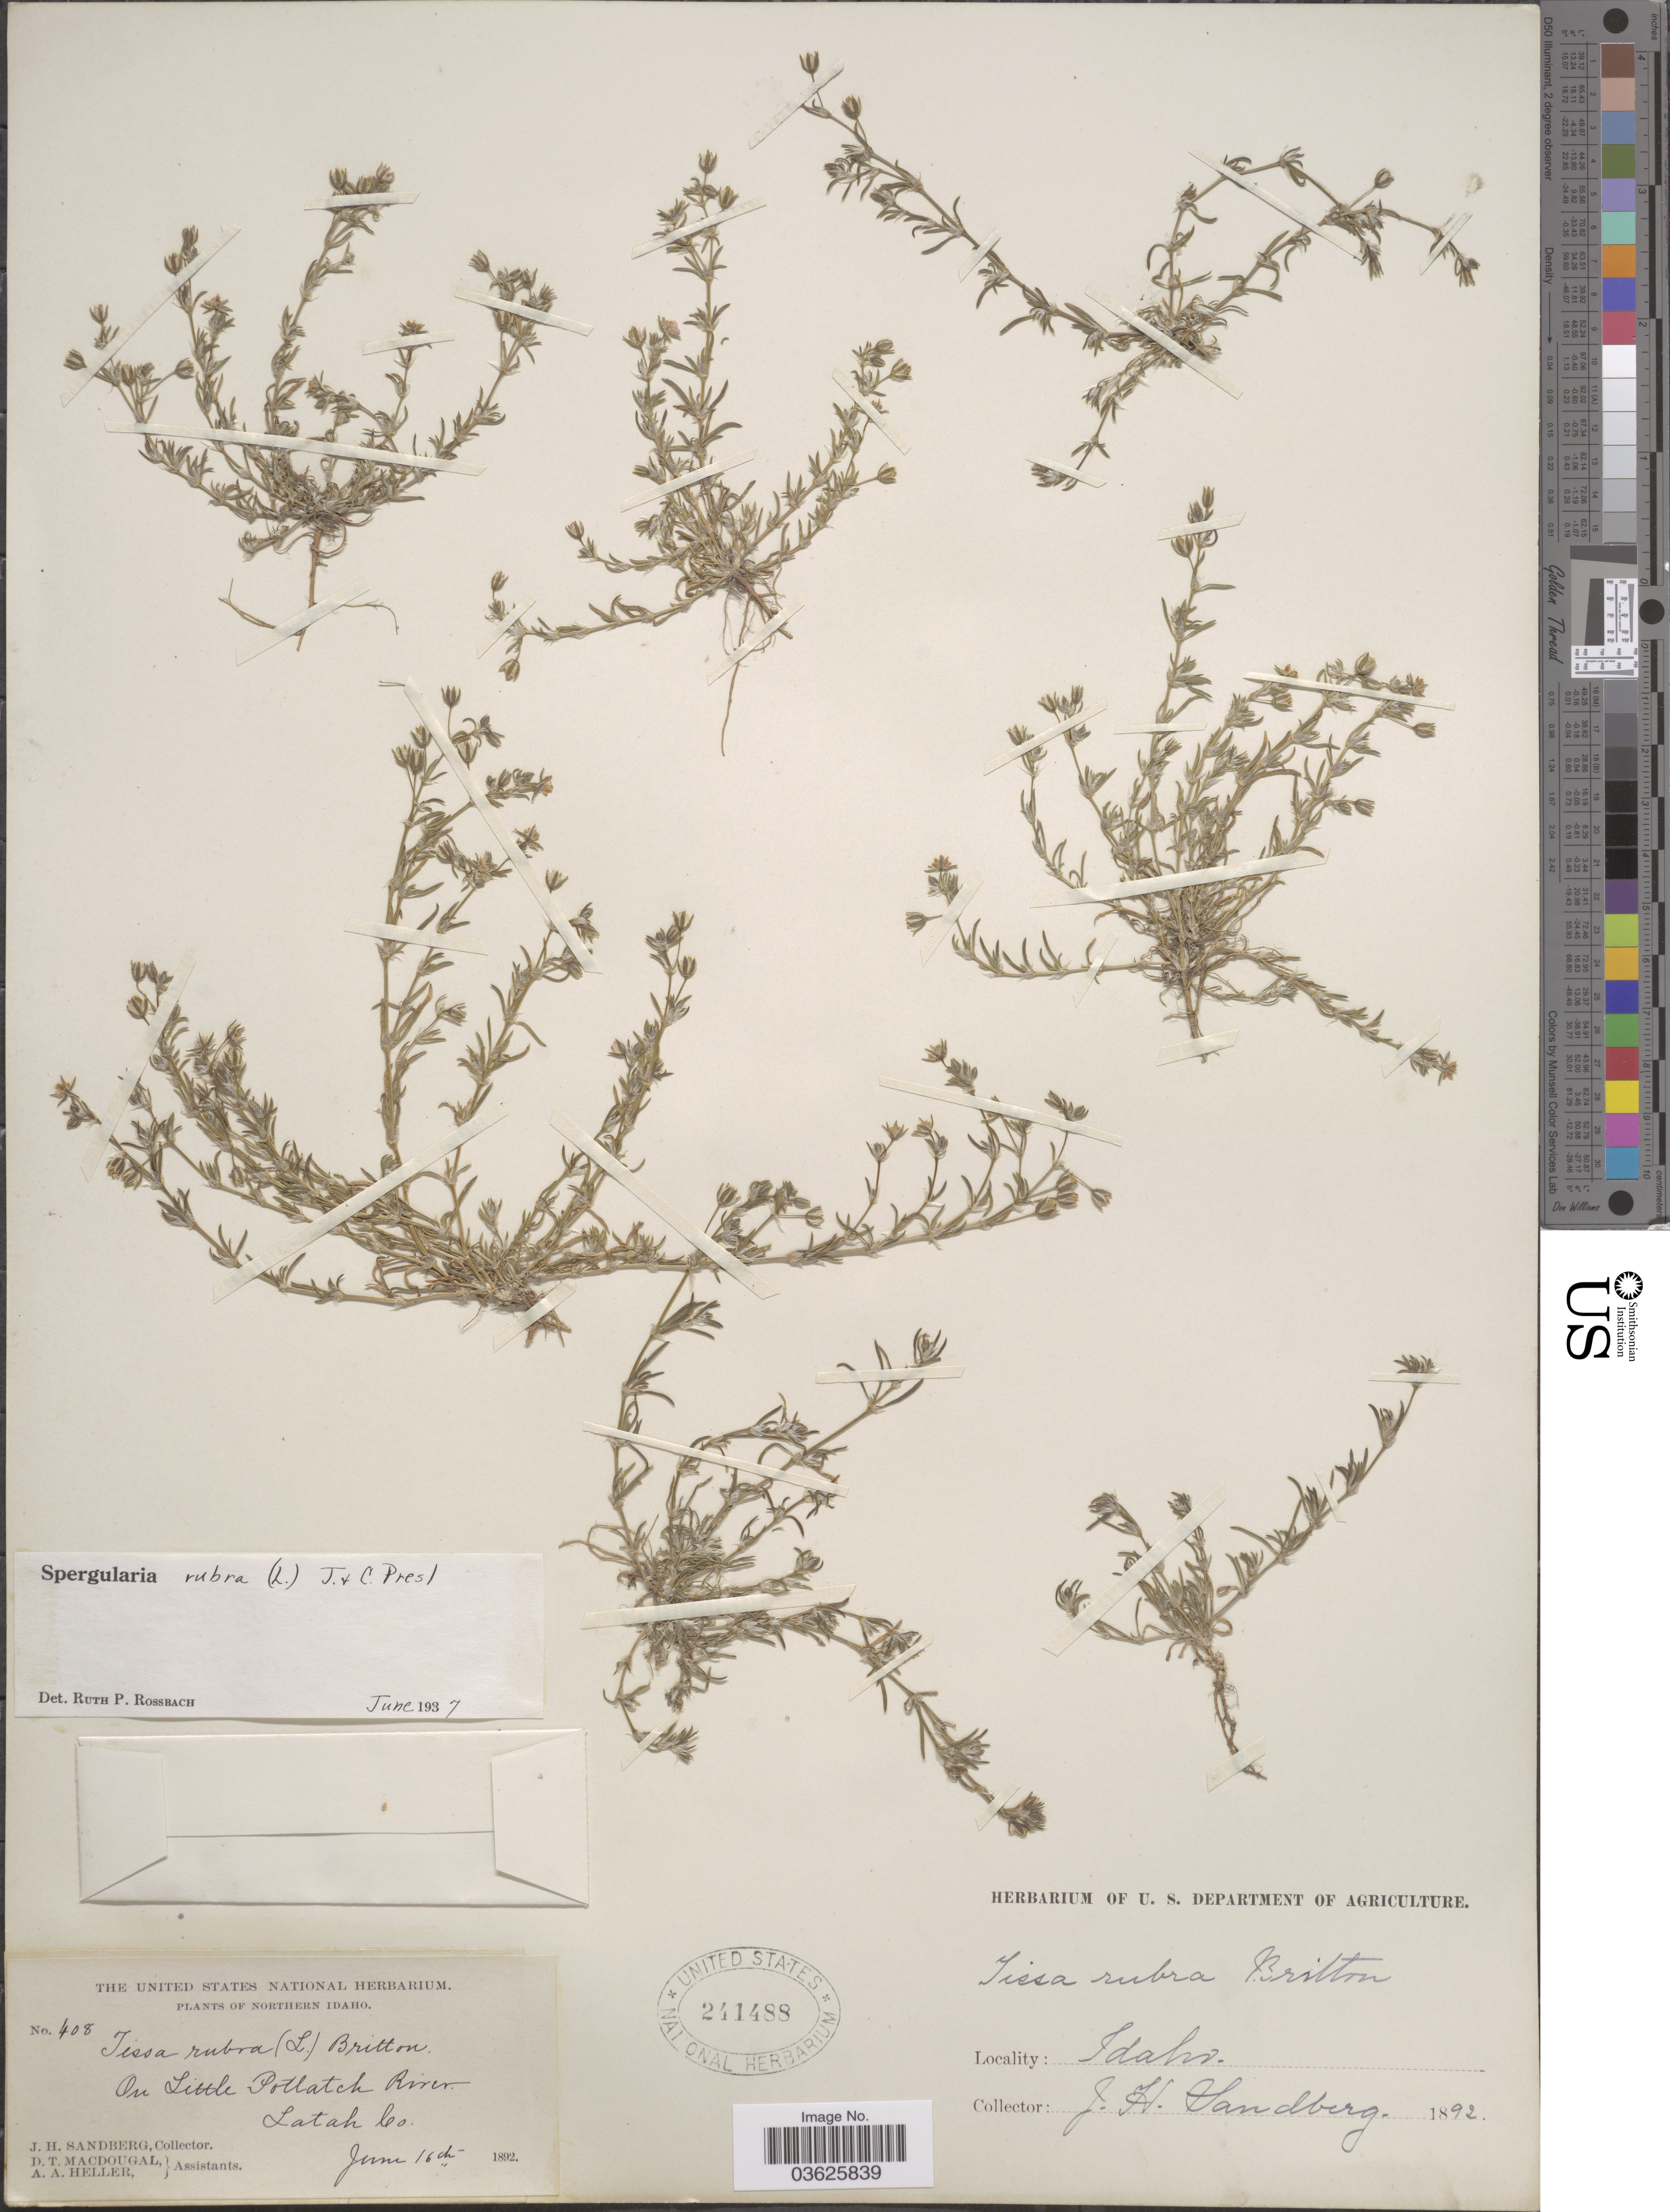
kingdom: Plantae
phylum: Tracheophyta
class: Magnoliopsida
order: Caryophyllales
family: Caryophyllaceae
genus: Spergularia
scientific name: Spergularia rubra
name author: (L.) J. Presl & C. Presl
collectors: J. H. Sandberg, D. T. MacDougal & A. A. Heller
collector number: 408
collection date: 1892-06-16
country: United States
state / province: Idaho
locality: Northern Idaho. On Little Potlatch River. Latah Co.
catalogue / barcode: US 241488